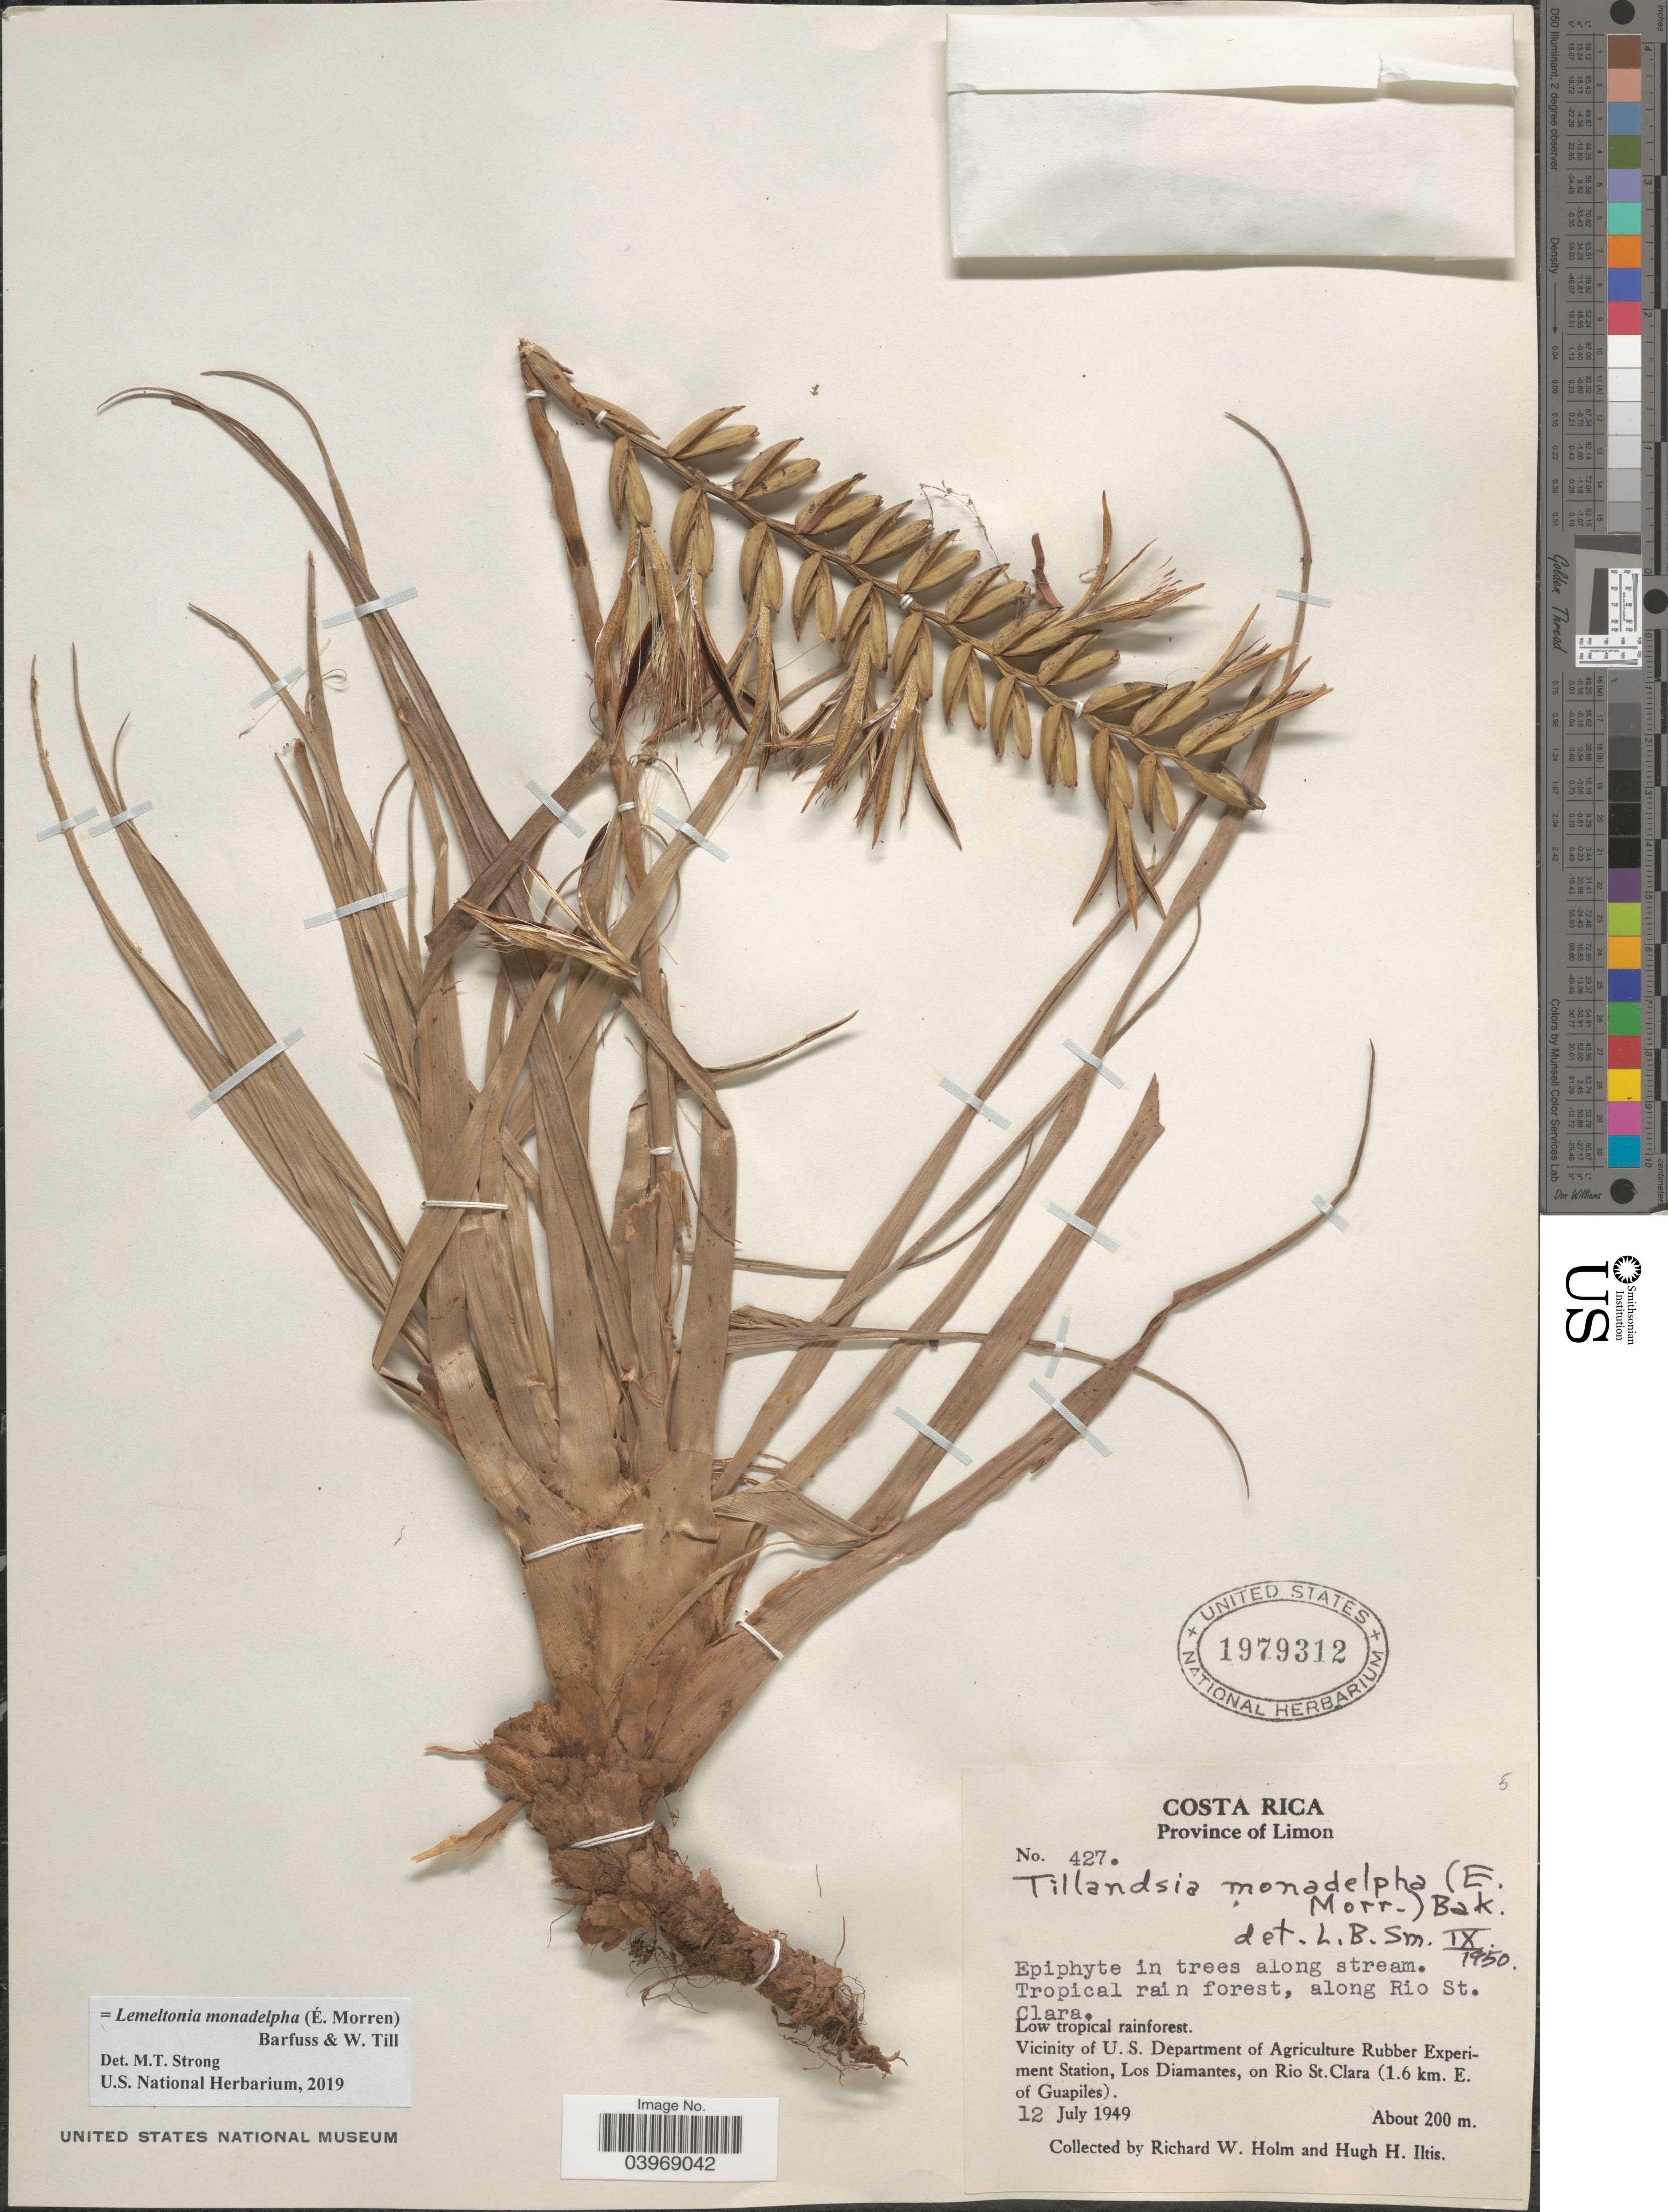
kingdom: Plantae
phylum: Tracheophyta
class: Liliopsida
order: Poales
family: Bromeliaceae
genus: Lemeltonia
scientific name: Lemeltonia monadelpha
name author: (É. Morren) Barfuss & W. Till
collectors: R. W. Holm & H. H. Iltis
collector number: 427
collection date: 1949-07-12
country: Costa Rica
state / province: Limón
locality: Along Rio St. Clara. Vicinity of U.S. Department of Agriculture Rubber Experiment Station, Los Diamantes, on Rio St. Clara (1.6 km. E. of Guapiles).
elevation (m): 200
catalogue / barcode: US 1979312